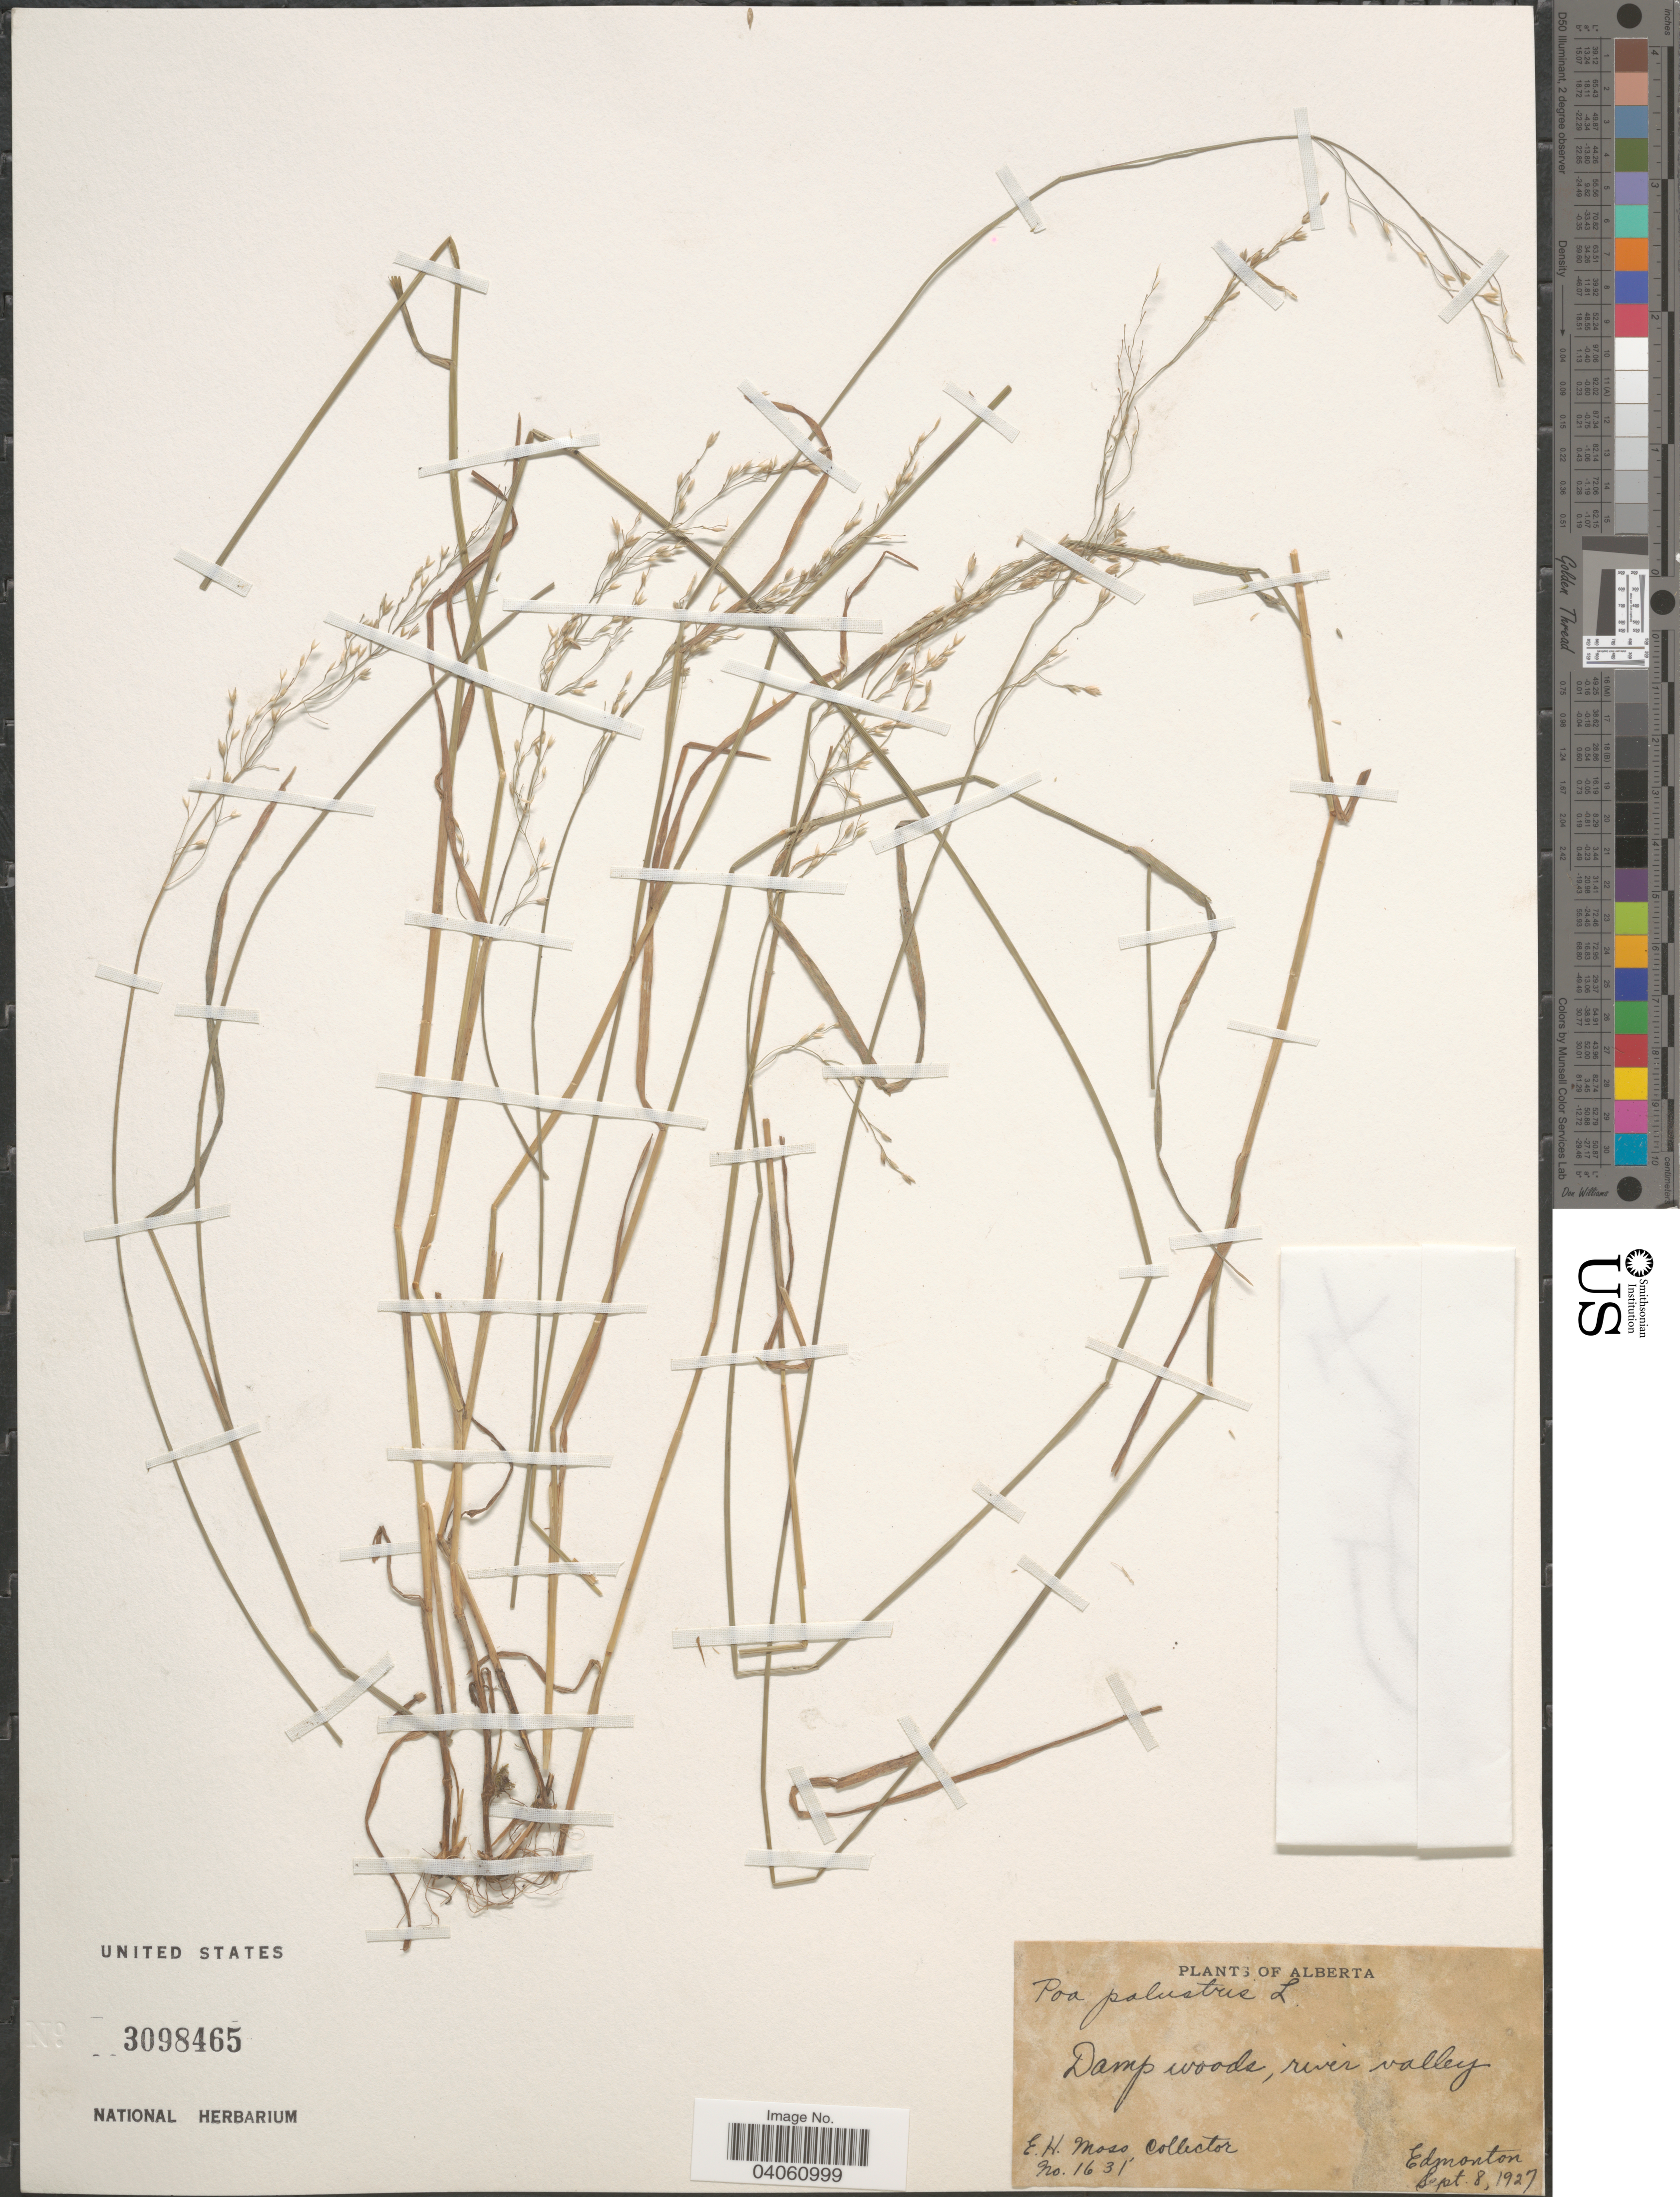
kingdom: Plantae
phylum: Tracheophyta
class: Liliopsida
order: Poales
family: Poaceae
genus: Poa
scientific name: Poa palustris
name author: L.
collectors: E. Moss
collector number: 1631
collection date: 1927-09-08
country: Canada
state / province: Alberta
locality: Damp woods, river valley, Edmonton.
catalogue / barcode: US 3098465